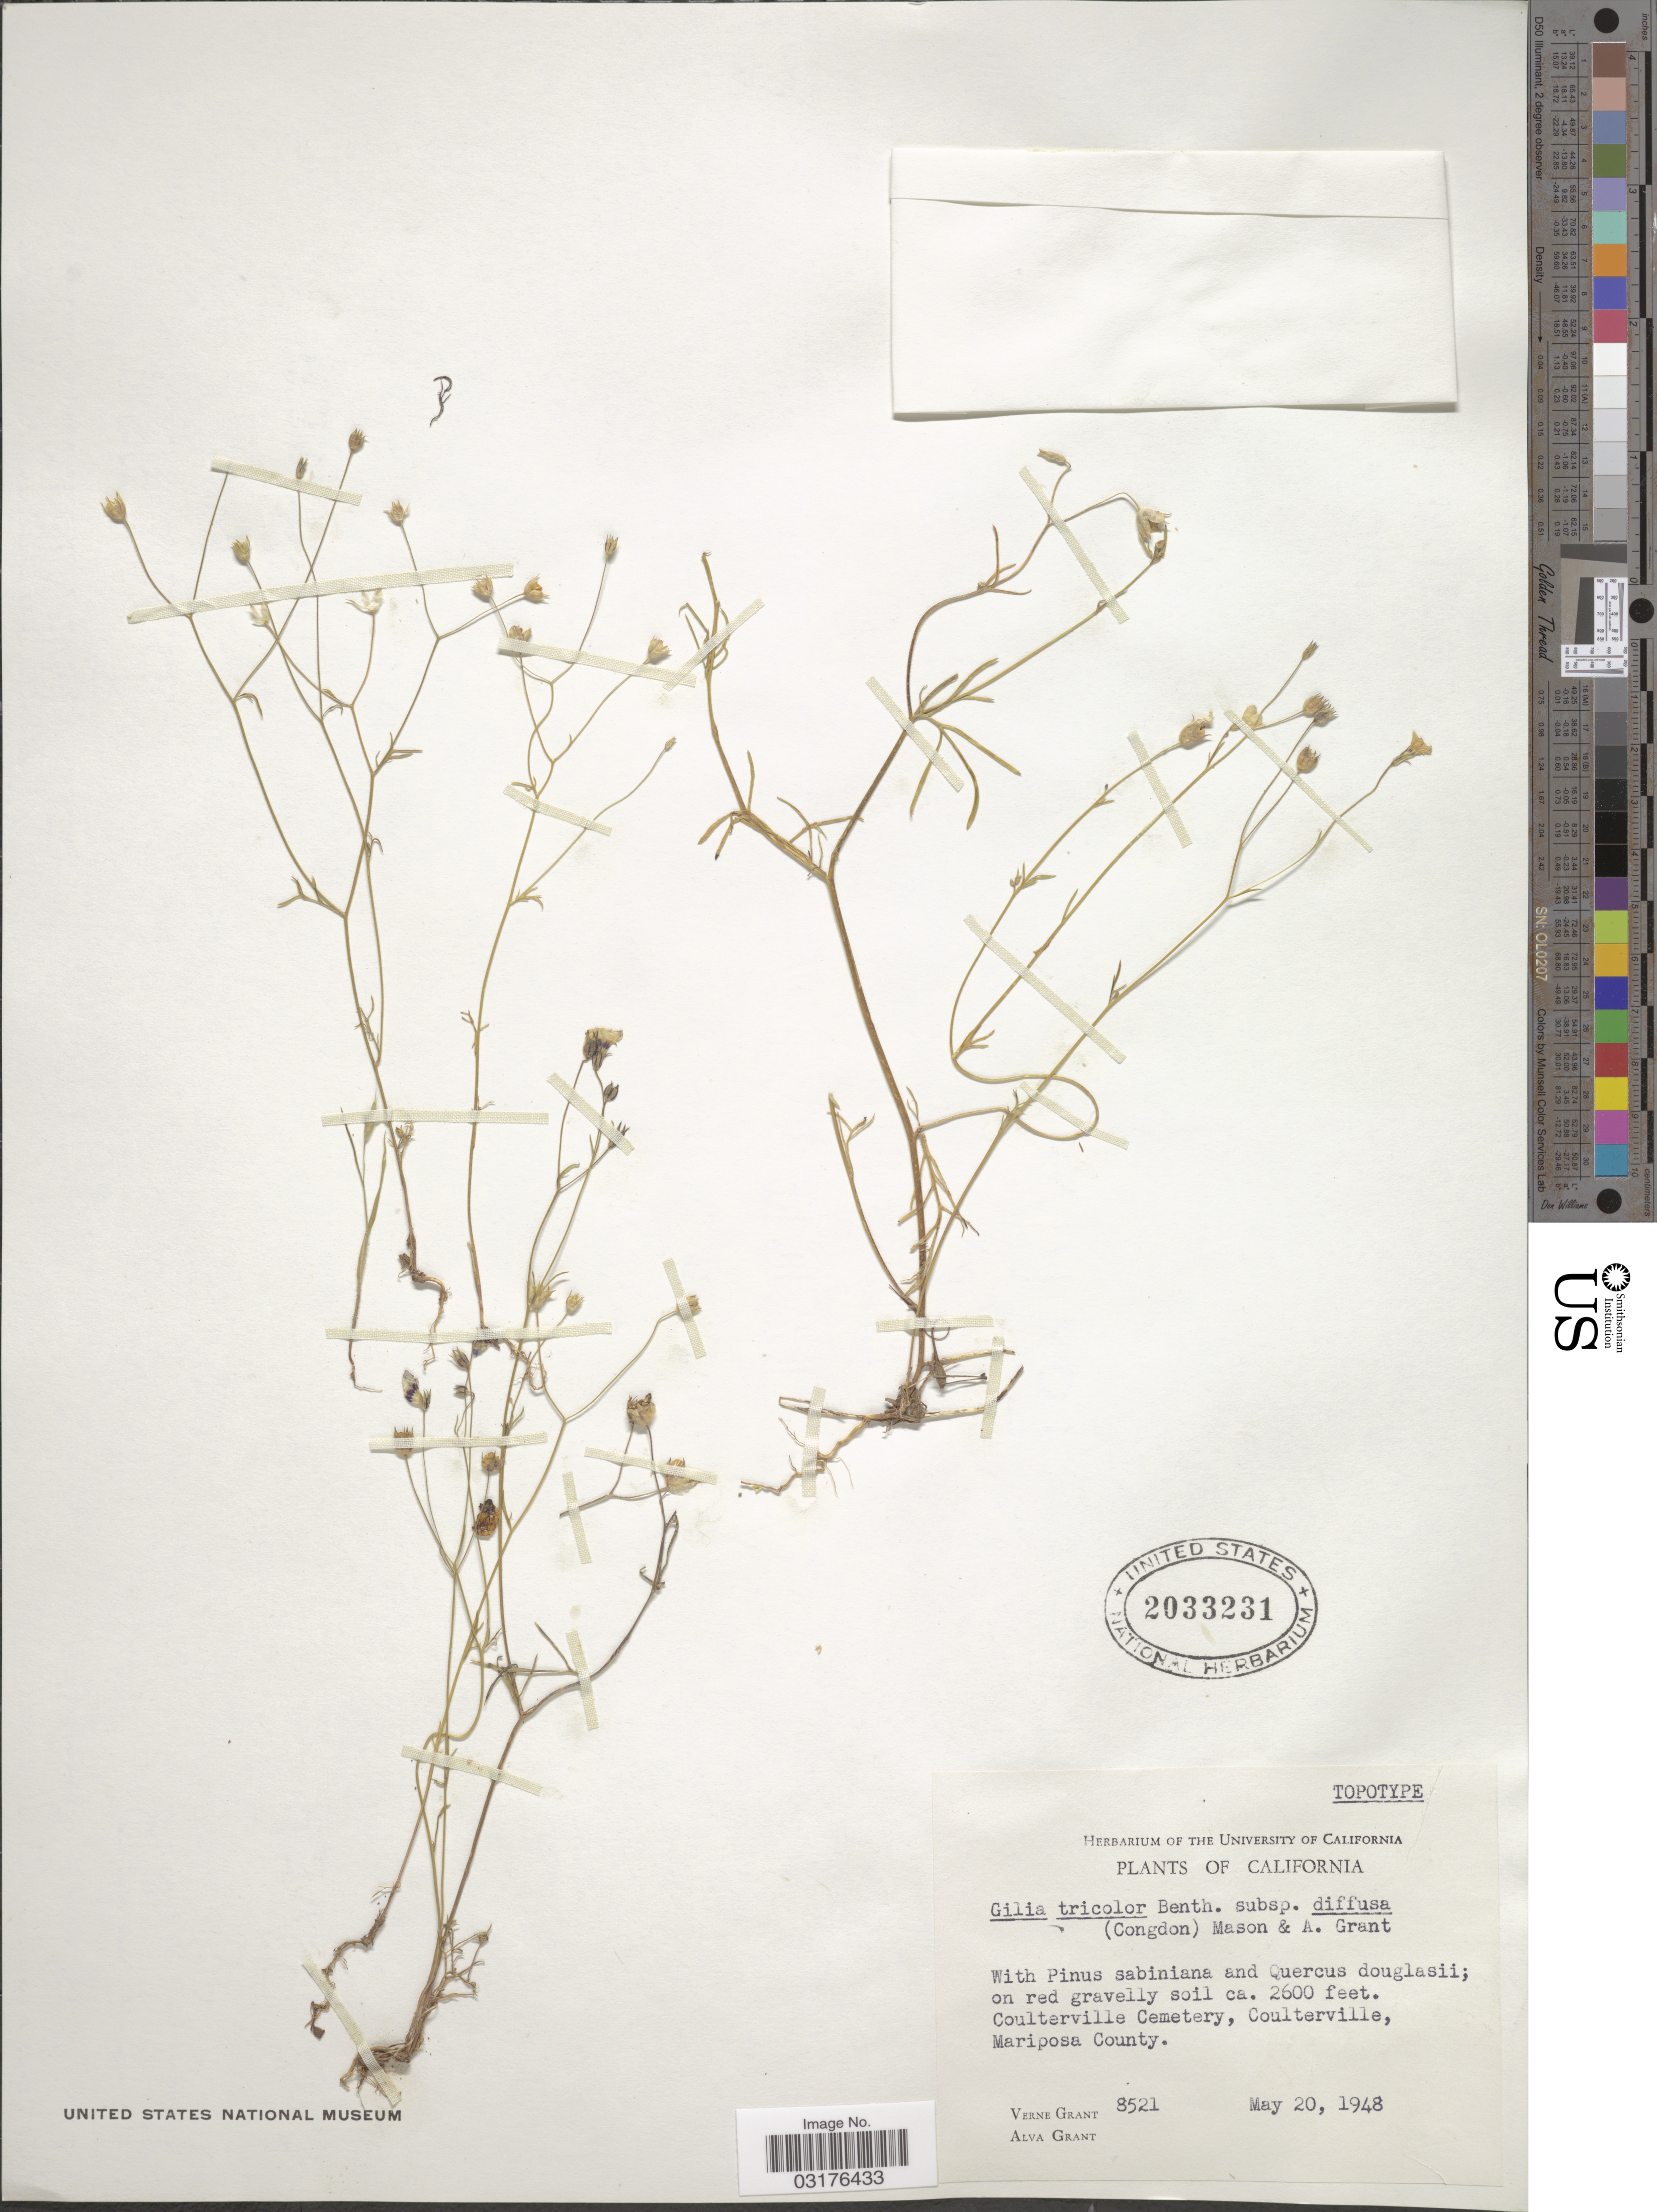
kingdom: Plantae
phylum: Tracheophyta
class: Magnoliopsida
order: Ericales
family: Polemoniaceae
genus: Gilia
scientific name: Gilia tricolor subsp. diffusa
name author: (Congdon) H. Mason & A.D. Grant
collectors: V. Grant & A. Grant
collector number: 8521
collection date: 1948-05-20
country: United States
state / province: California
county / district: Mariposa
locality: Coulterville Cemetery, Coulterville, Mariposa County.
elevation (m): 792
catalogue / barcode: US 2033231